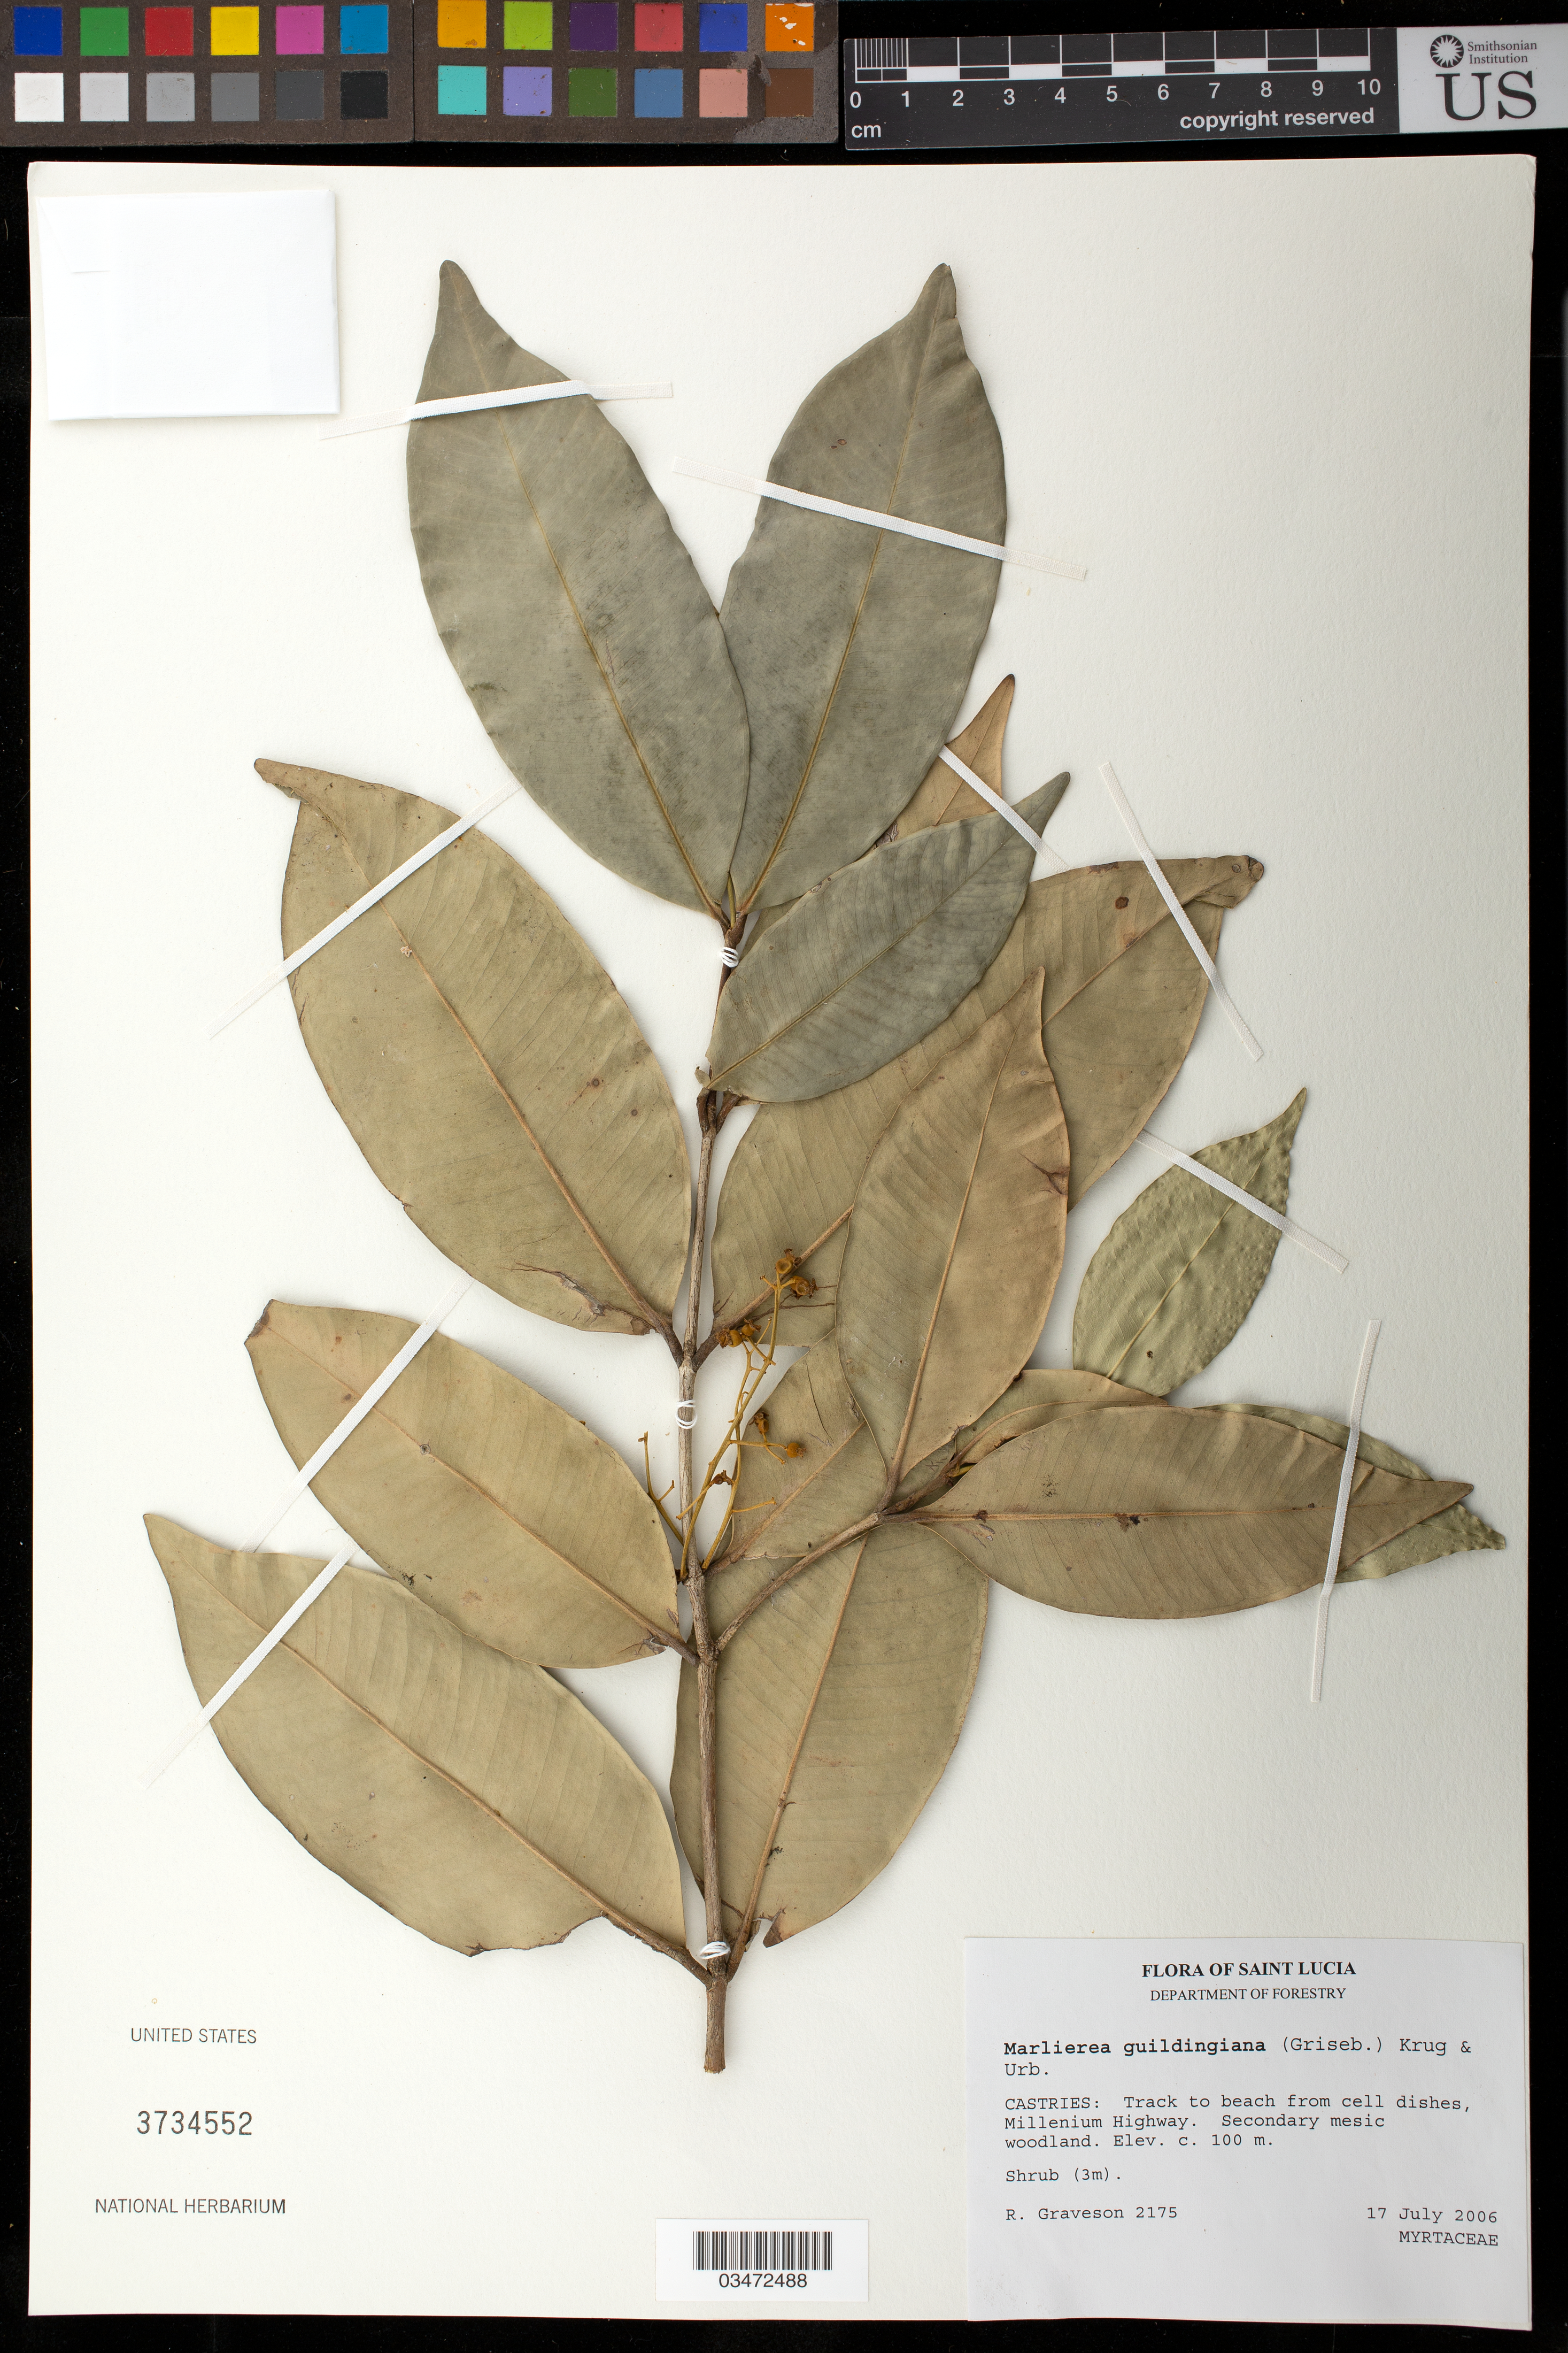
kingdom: Plantae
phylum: Tracheophyta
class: Magnoliopsida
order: Myrtales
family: Myrtaceae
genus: Myrcia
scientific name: Myrcia guildingiana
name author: (Griseb.) E. Lucas & C.E. Wilson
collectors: R. Graveson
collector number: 2175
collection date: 2006-07-17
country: St. Lucia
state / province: Castries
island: St. Lucia I.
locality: Millenium Highway. Track to beach from cell dishes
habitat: Secondary mesic woodland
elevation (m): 100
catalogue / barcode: US 3734552